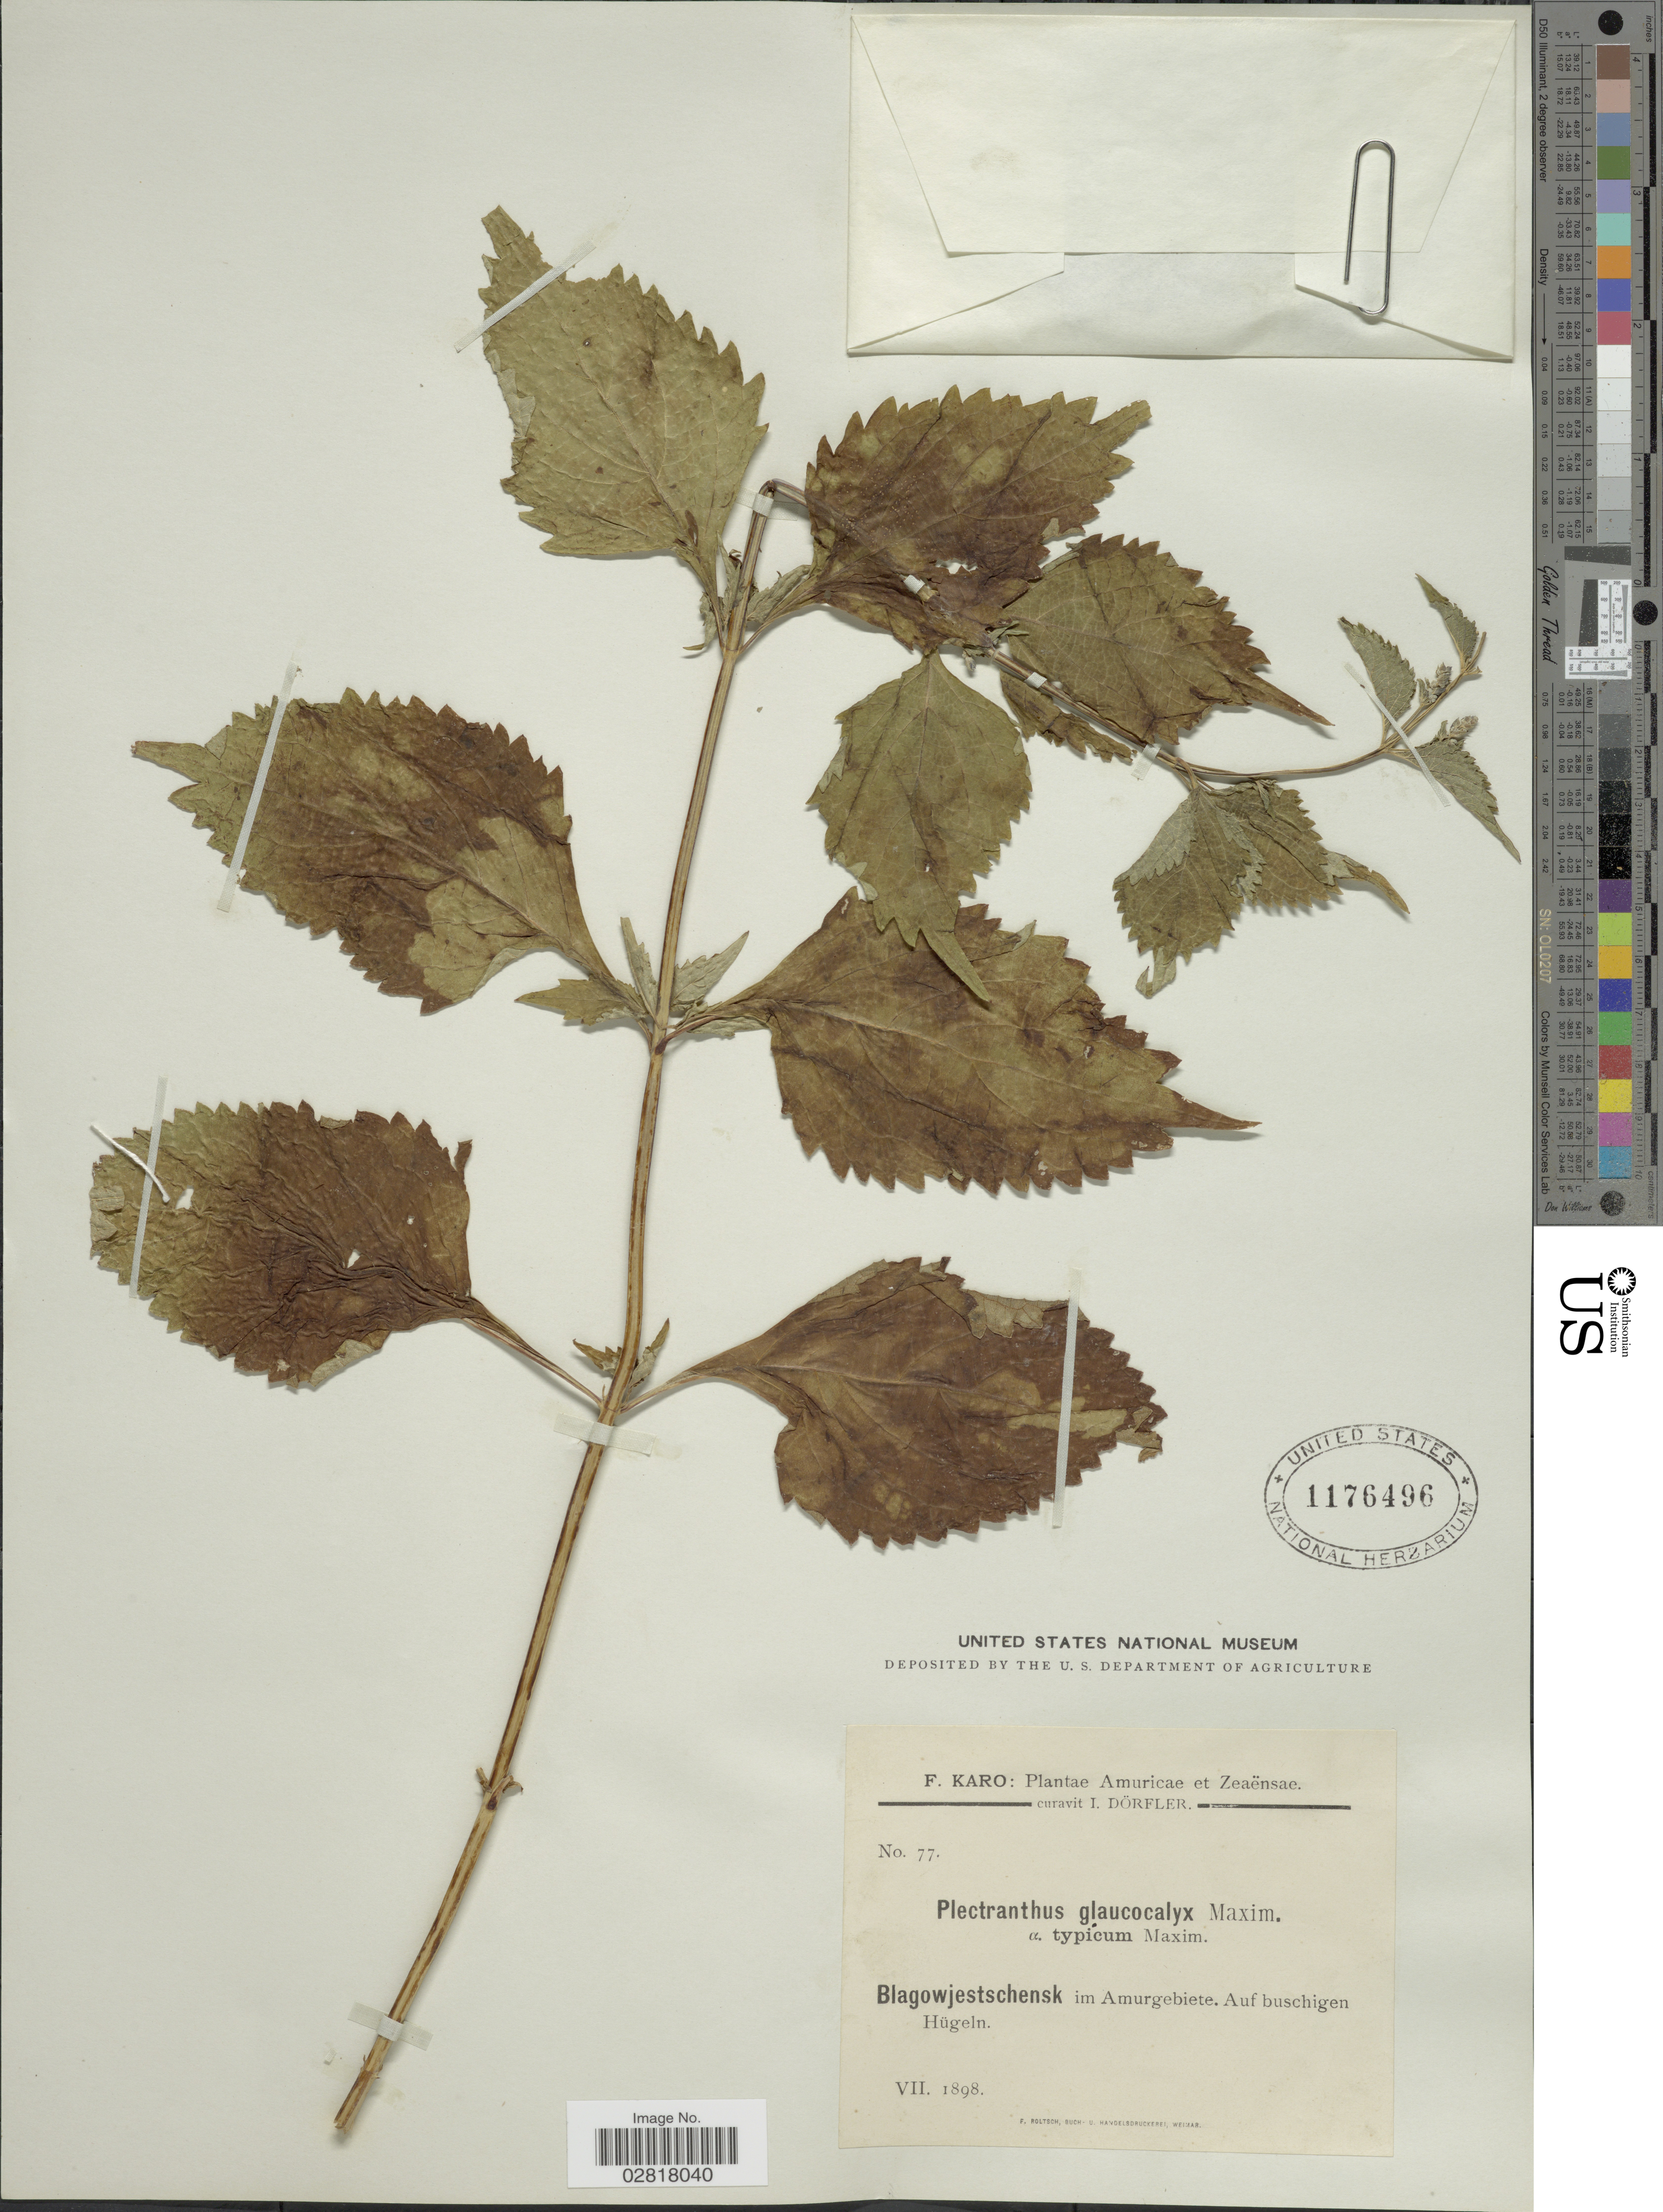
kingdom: Plantae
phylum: Tracheophyta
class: Magnoliopsida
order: Lamiales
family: Lamiaceae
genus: Plectranthus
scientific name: Plectranthus glaucocalyx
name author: Maxim.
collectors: F. Karo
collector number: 77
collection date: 1898-07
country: Russian Federation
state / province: Amur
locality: Amuricae et Zeaënsae, Blagowjestschensk im Amurgebiete, auf buschigen Hügeln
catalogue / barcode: US 1176496